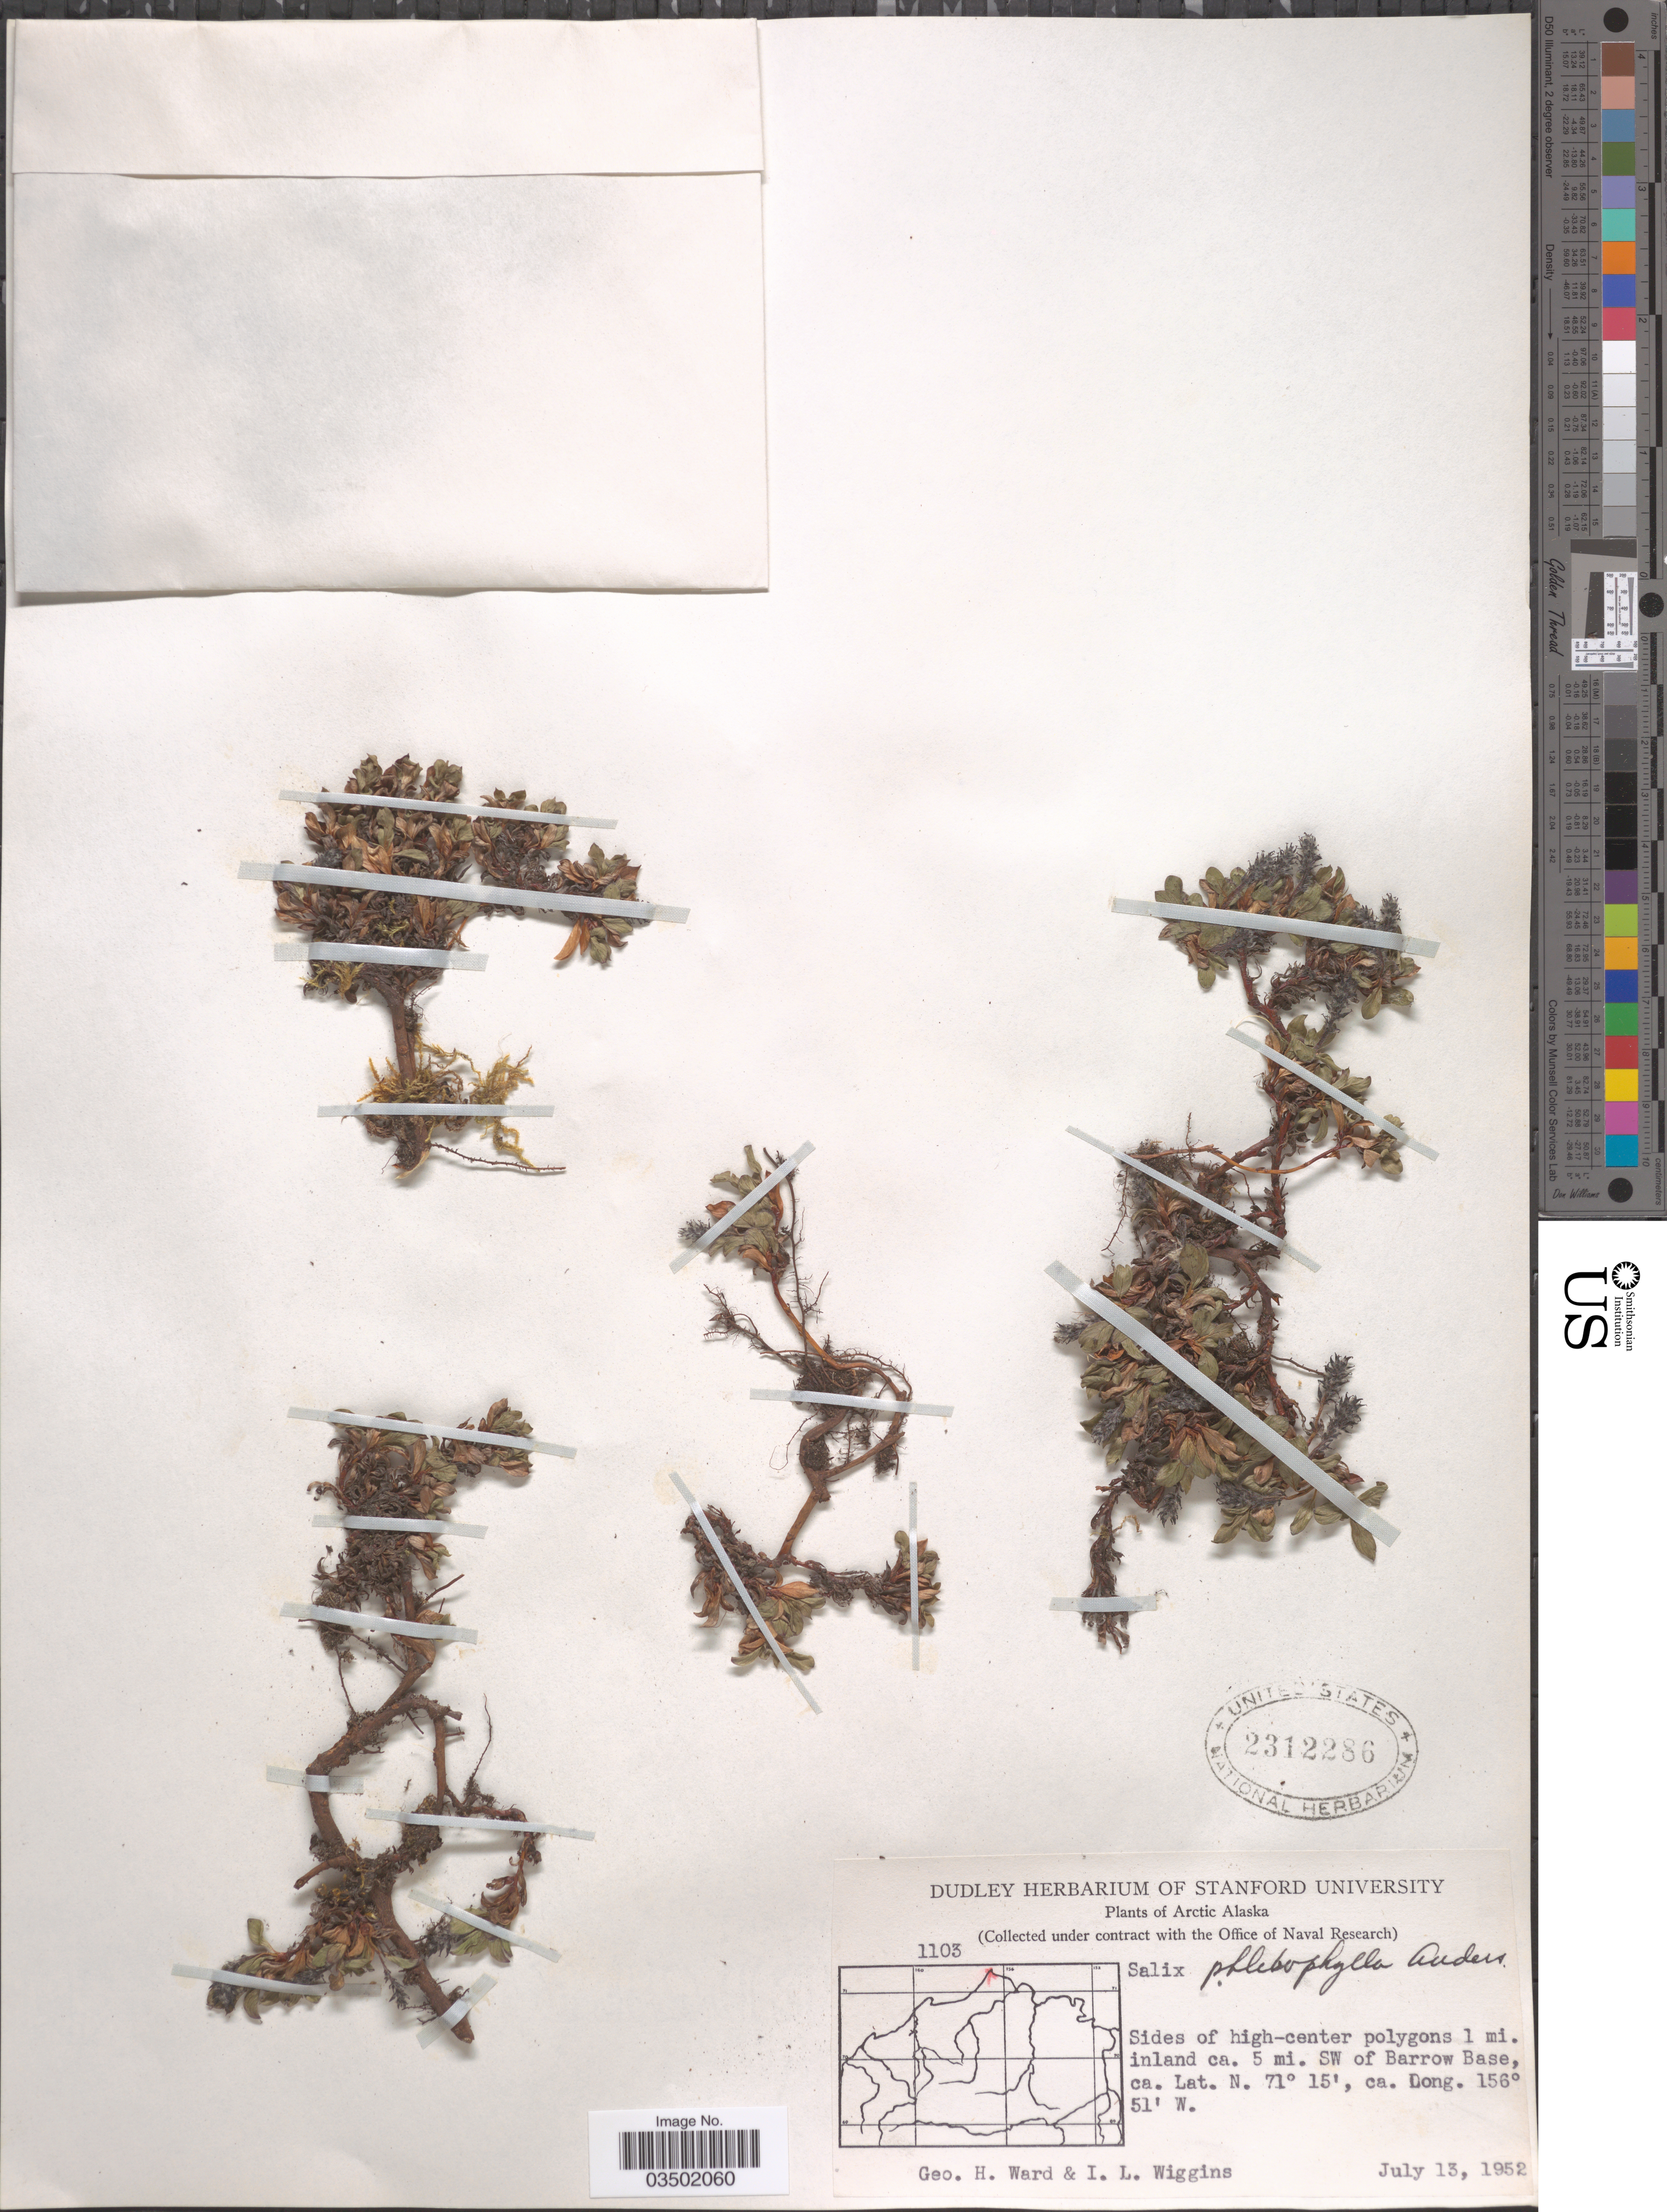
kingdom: Plantae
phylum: Tracheophyta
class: Magnoliopsida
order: Malpighiales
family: Salicaceae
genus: Salix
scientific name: Salix phlebophylla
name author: Andersson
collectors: G. H. Ward & I. L. Wiggins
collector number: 1103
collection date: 1952-07-13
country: United States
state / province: Alaska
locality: Arctic Alaska. Ca. 5 mi. SW of Barrow Base.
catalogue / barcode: US 2312286